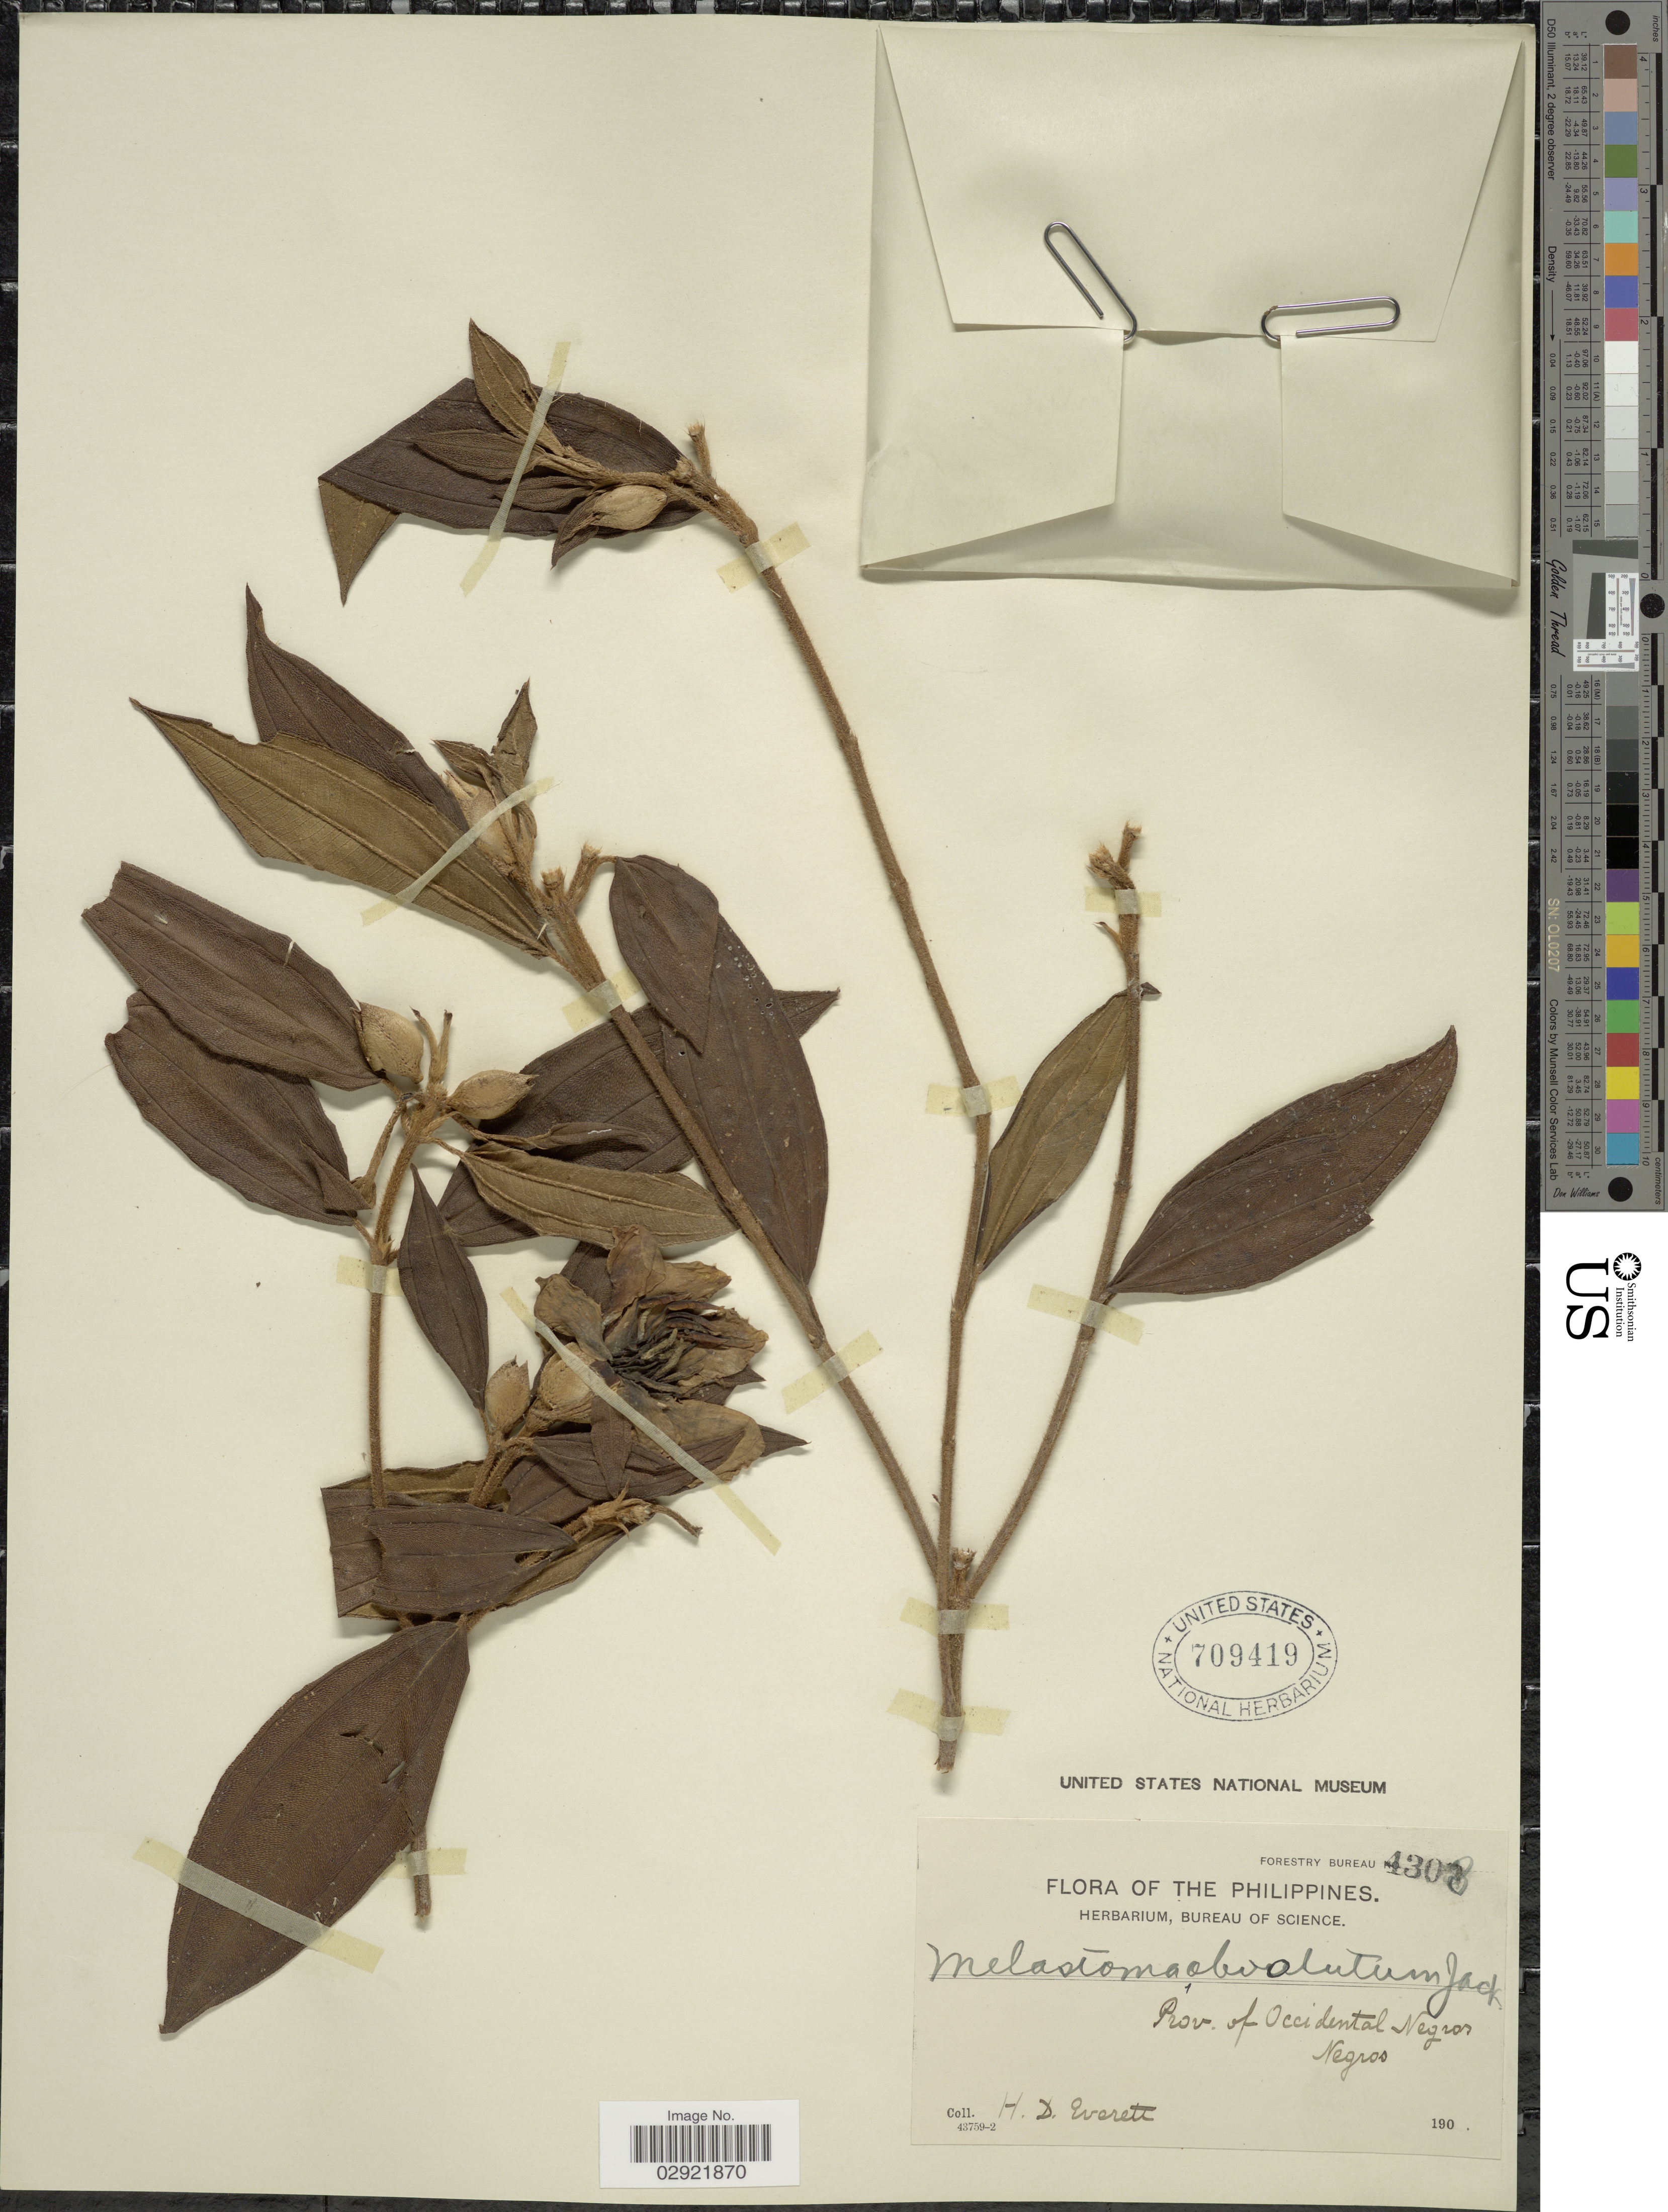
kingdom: Plantae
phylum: Tracheophyta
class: Magnoliopsida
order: Myrtales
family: Melastomataceae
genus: Melastoma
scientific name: Melastoma malabathricum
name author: L.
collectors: H. Everett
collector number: Forestry Bureau 4308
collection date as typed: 190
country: Philippines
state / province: Western Visayas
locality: Prov. of Occidental Negros. Negros.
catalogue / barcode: US 709419